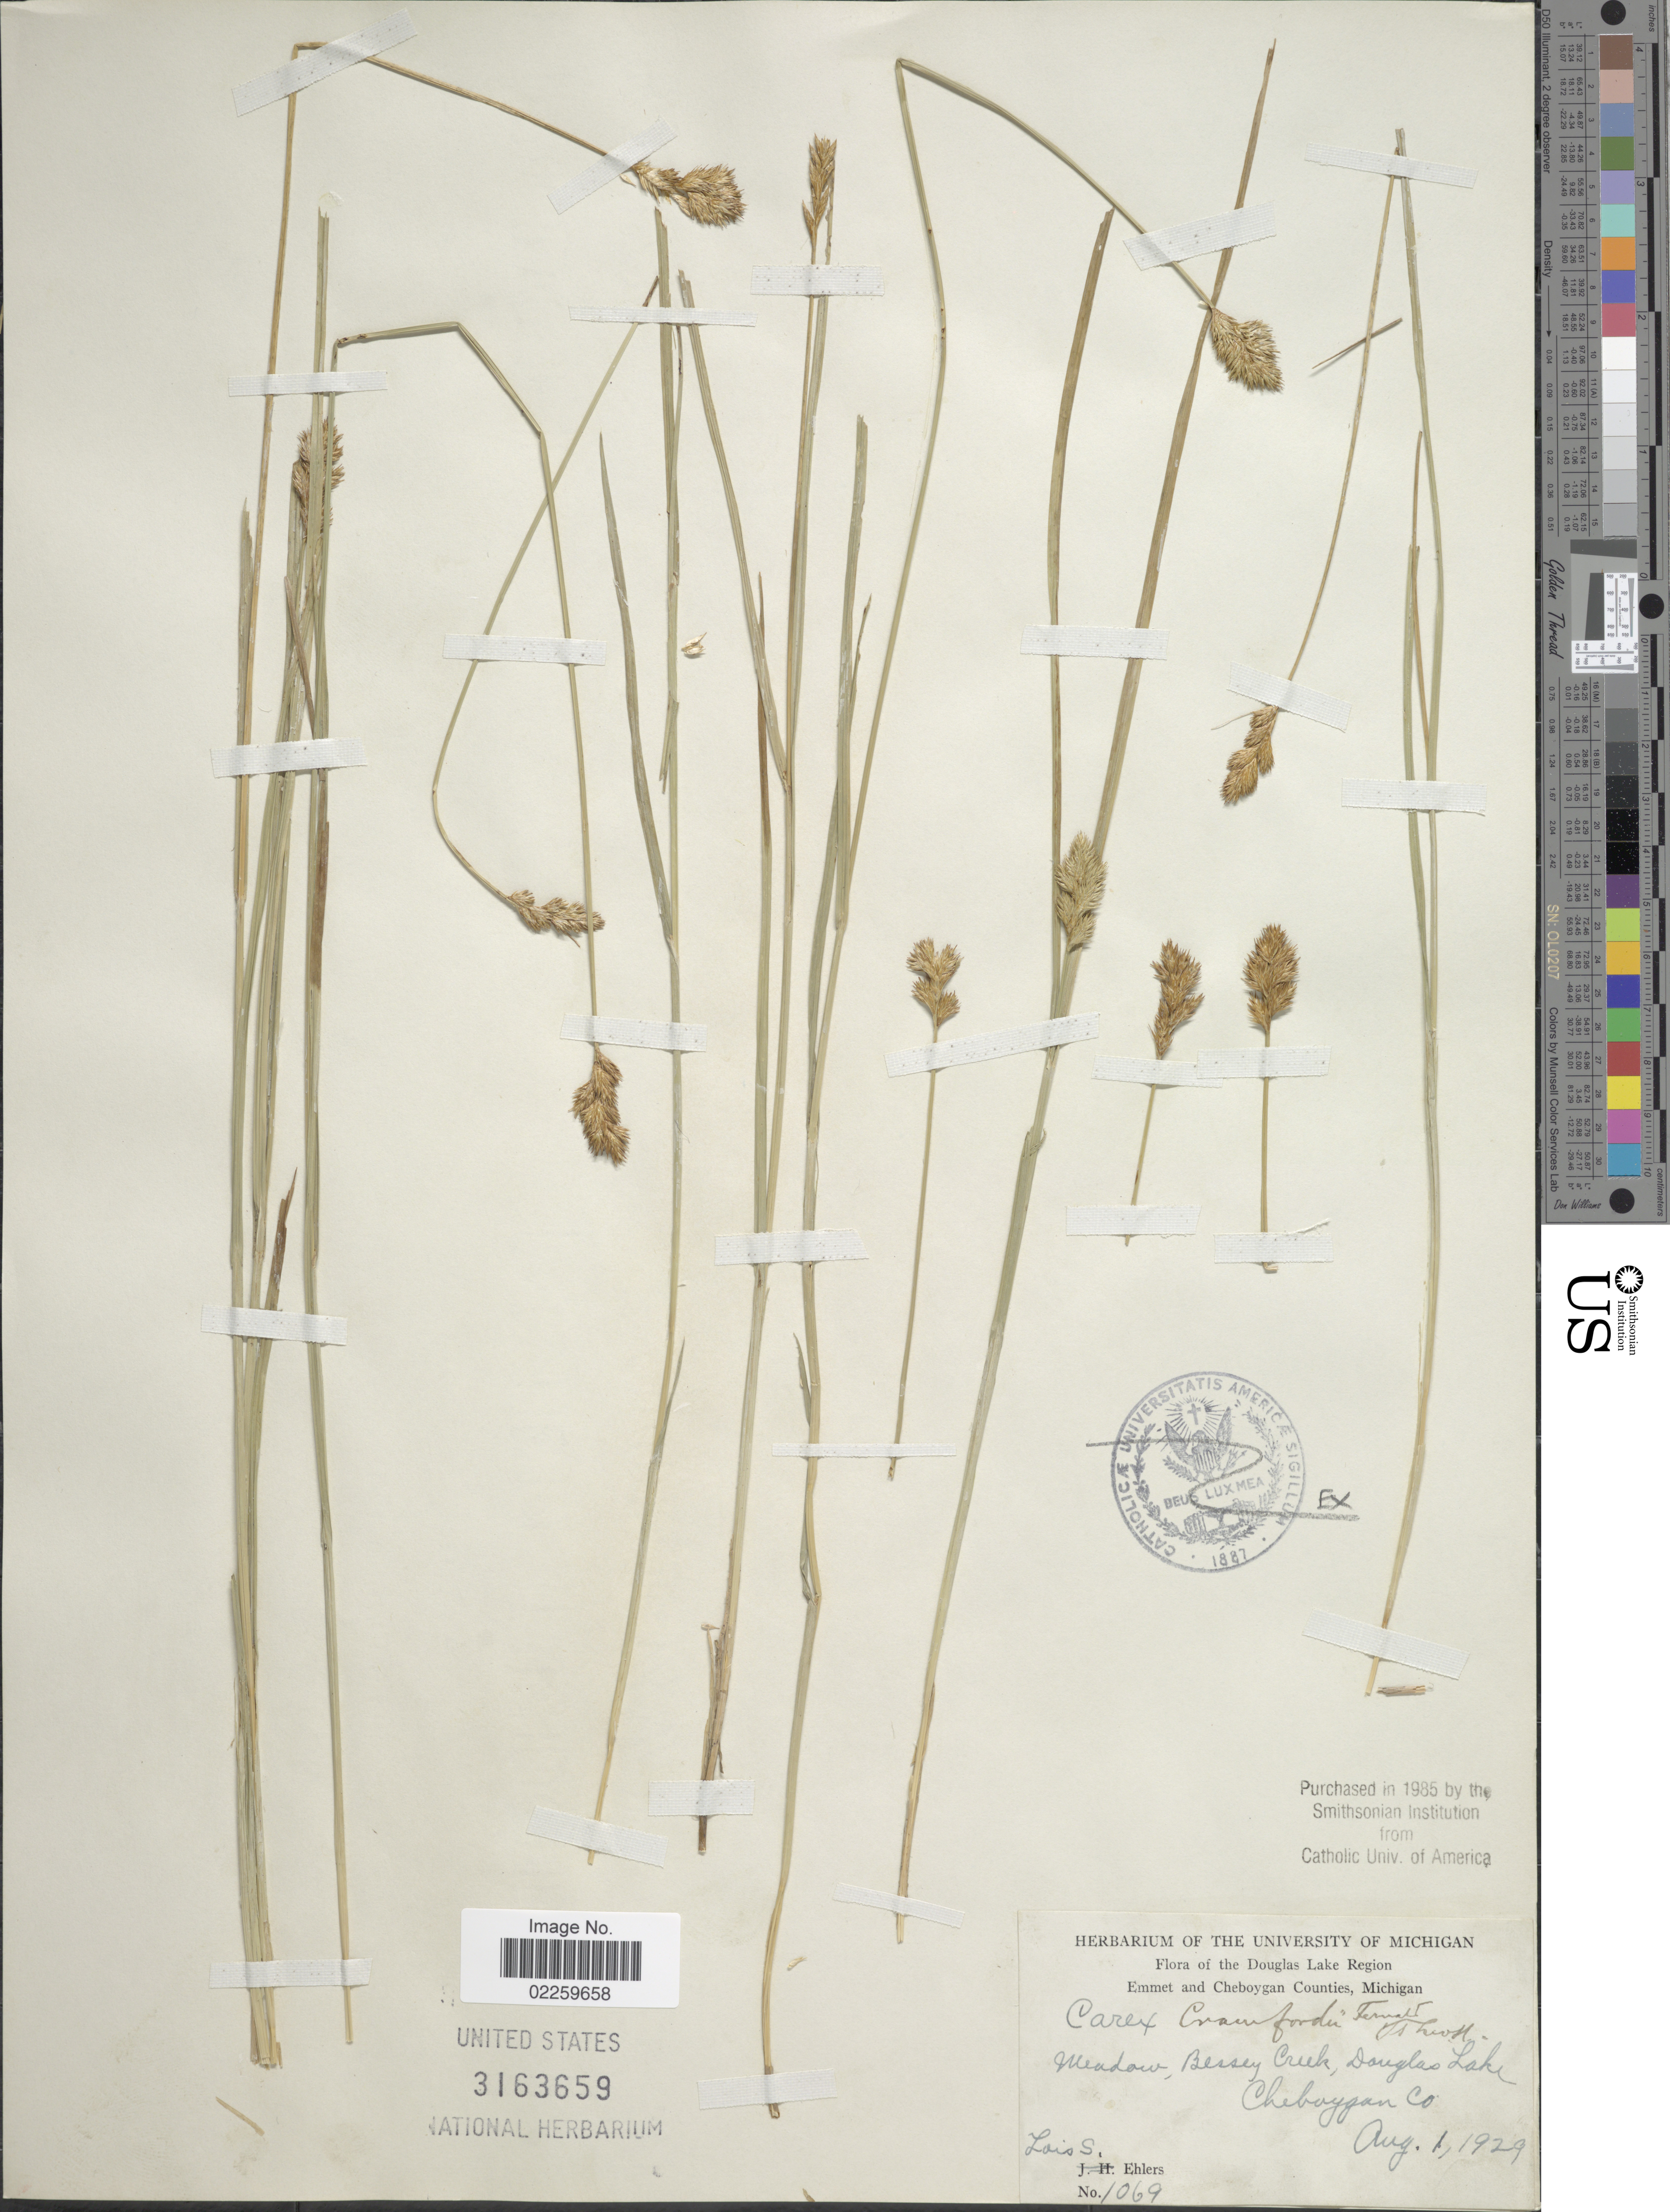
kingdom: Plantae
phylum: Tracheophyta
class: Liliopsida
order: Poales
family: Cyperaceae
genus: Carex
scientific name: Carex crawfordii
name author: Fernald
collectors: L. Ehlers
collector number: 1069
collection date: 1929-08-01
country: United States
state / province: Michigan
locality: Meadow, Bessey Creek, Douglas Lake, Cheboygan Co.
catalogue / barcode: US 3163659